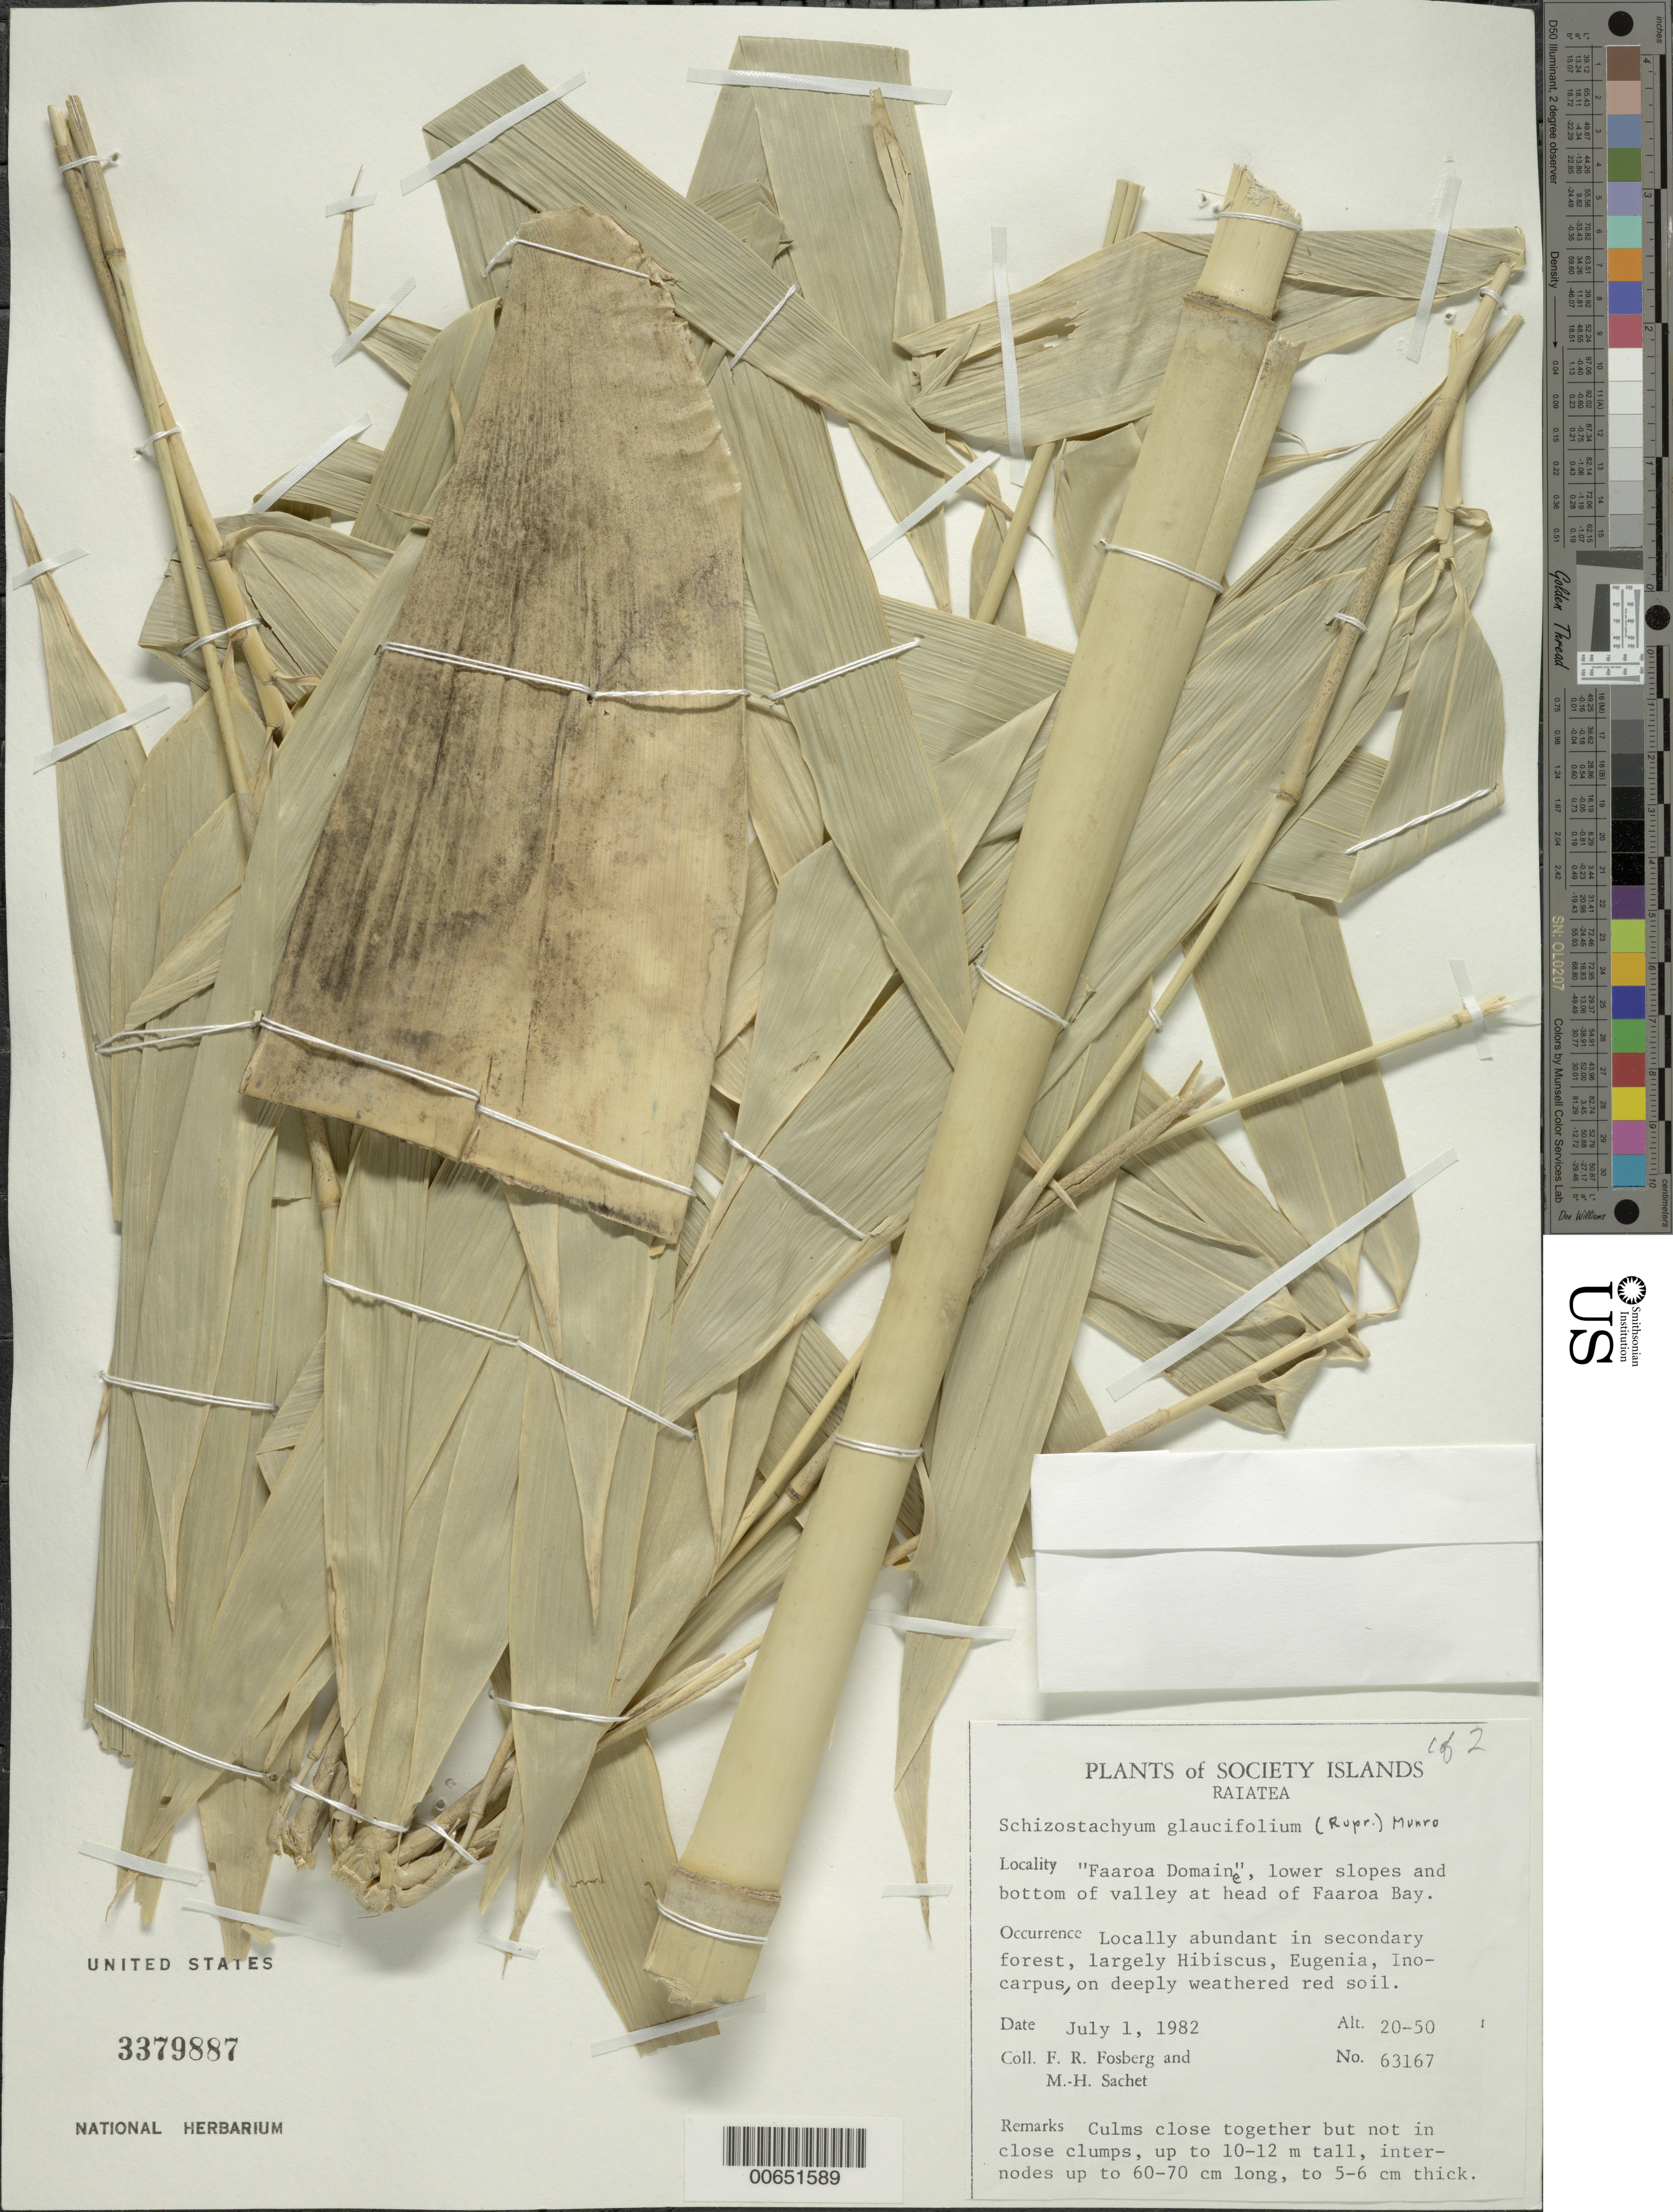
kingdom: Plantae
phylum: Tracheophyta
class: Liliopsida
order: Poales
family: Poaceae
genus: Schizostachyum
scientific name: Schizostachyum glaucifolium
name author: (Rupr.) Munro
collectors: F. R. Fosberg & M.-H. Sachet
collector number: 63167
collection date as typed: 01 Jul 1982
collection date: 1982-07-01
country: French Polynesia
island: Raiatea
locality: Faaroa domaine [Society Is.]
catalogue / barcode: US 3379887